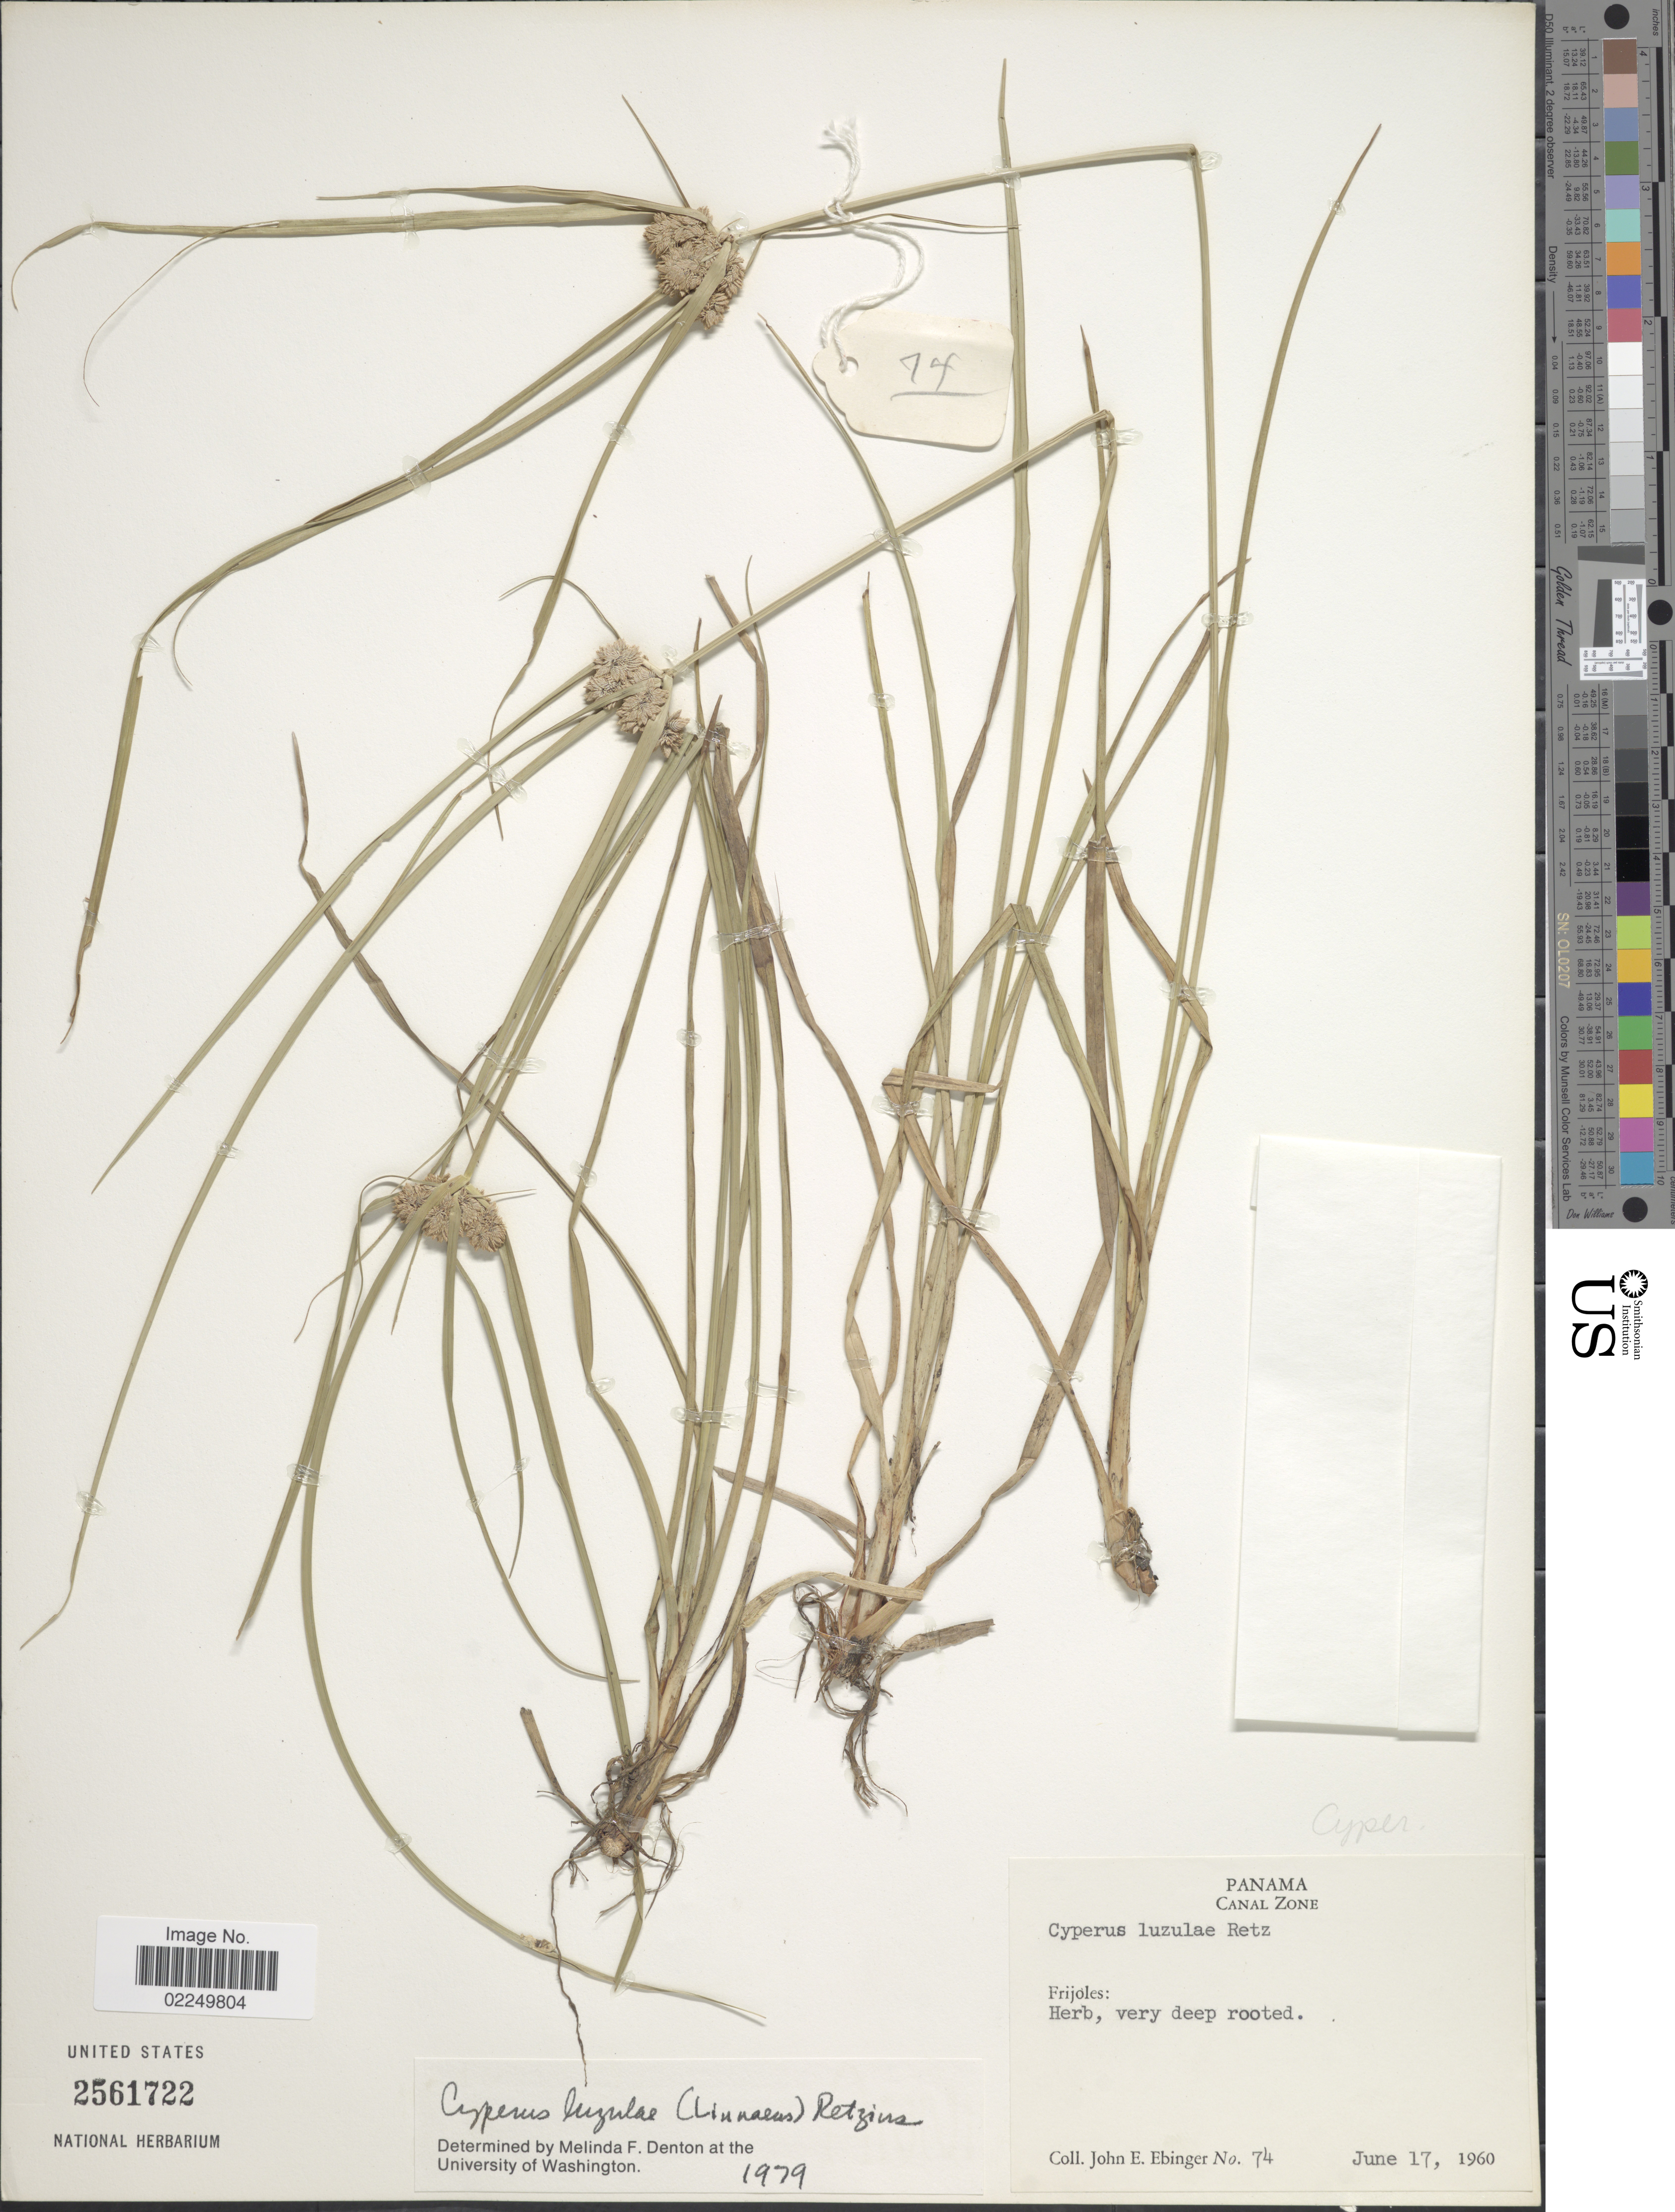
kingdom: Plantae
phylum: Tracheophyta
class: Liliopsida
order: Poales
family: Cyperaceae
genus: Cyperus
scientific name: Cyperus luzulae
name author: (L.) Rottb. ex Retz.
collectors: J. Ebinger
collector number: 74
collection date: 1960-06-17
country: Panama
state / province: Colón / Panamá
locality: Canal Zone, Frijoles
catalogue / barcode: US 2561722